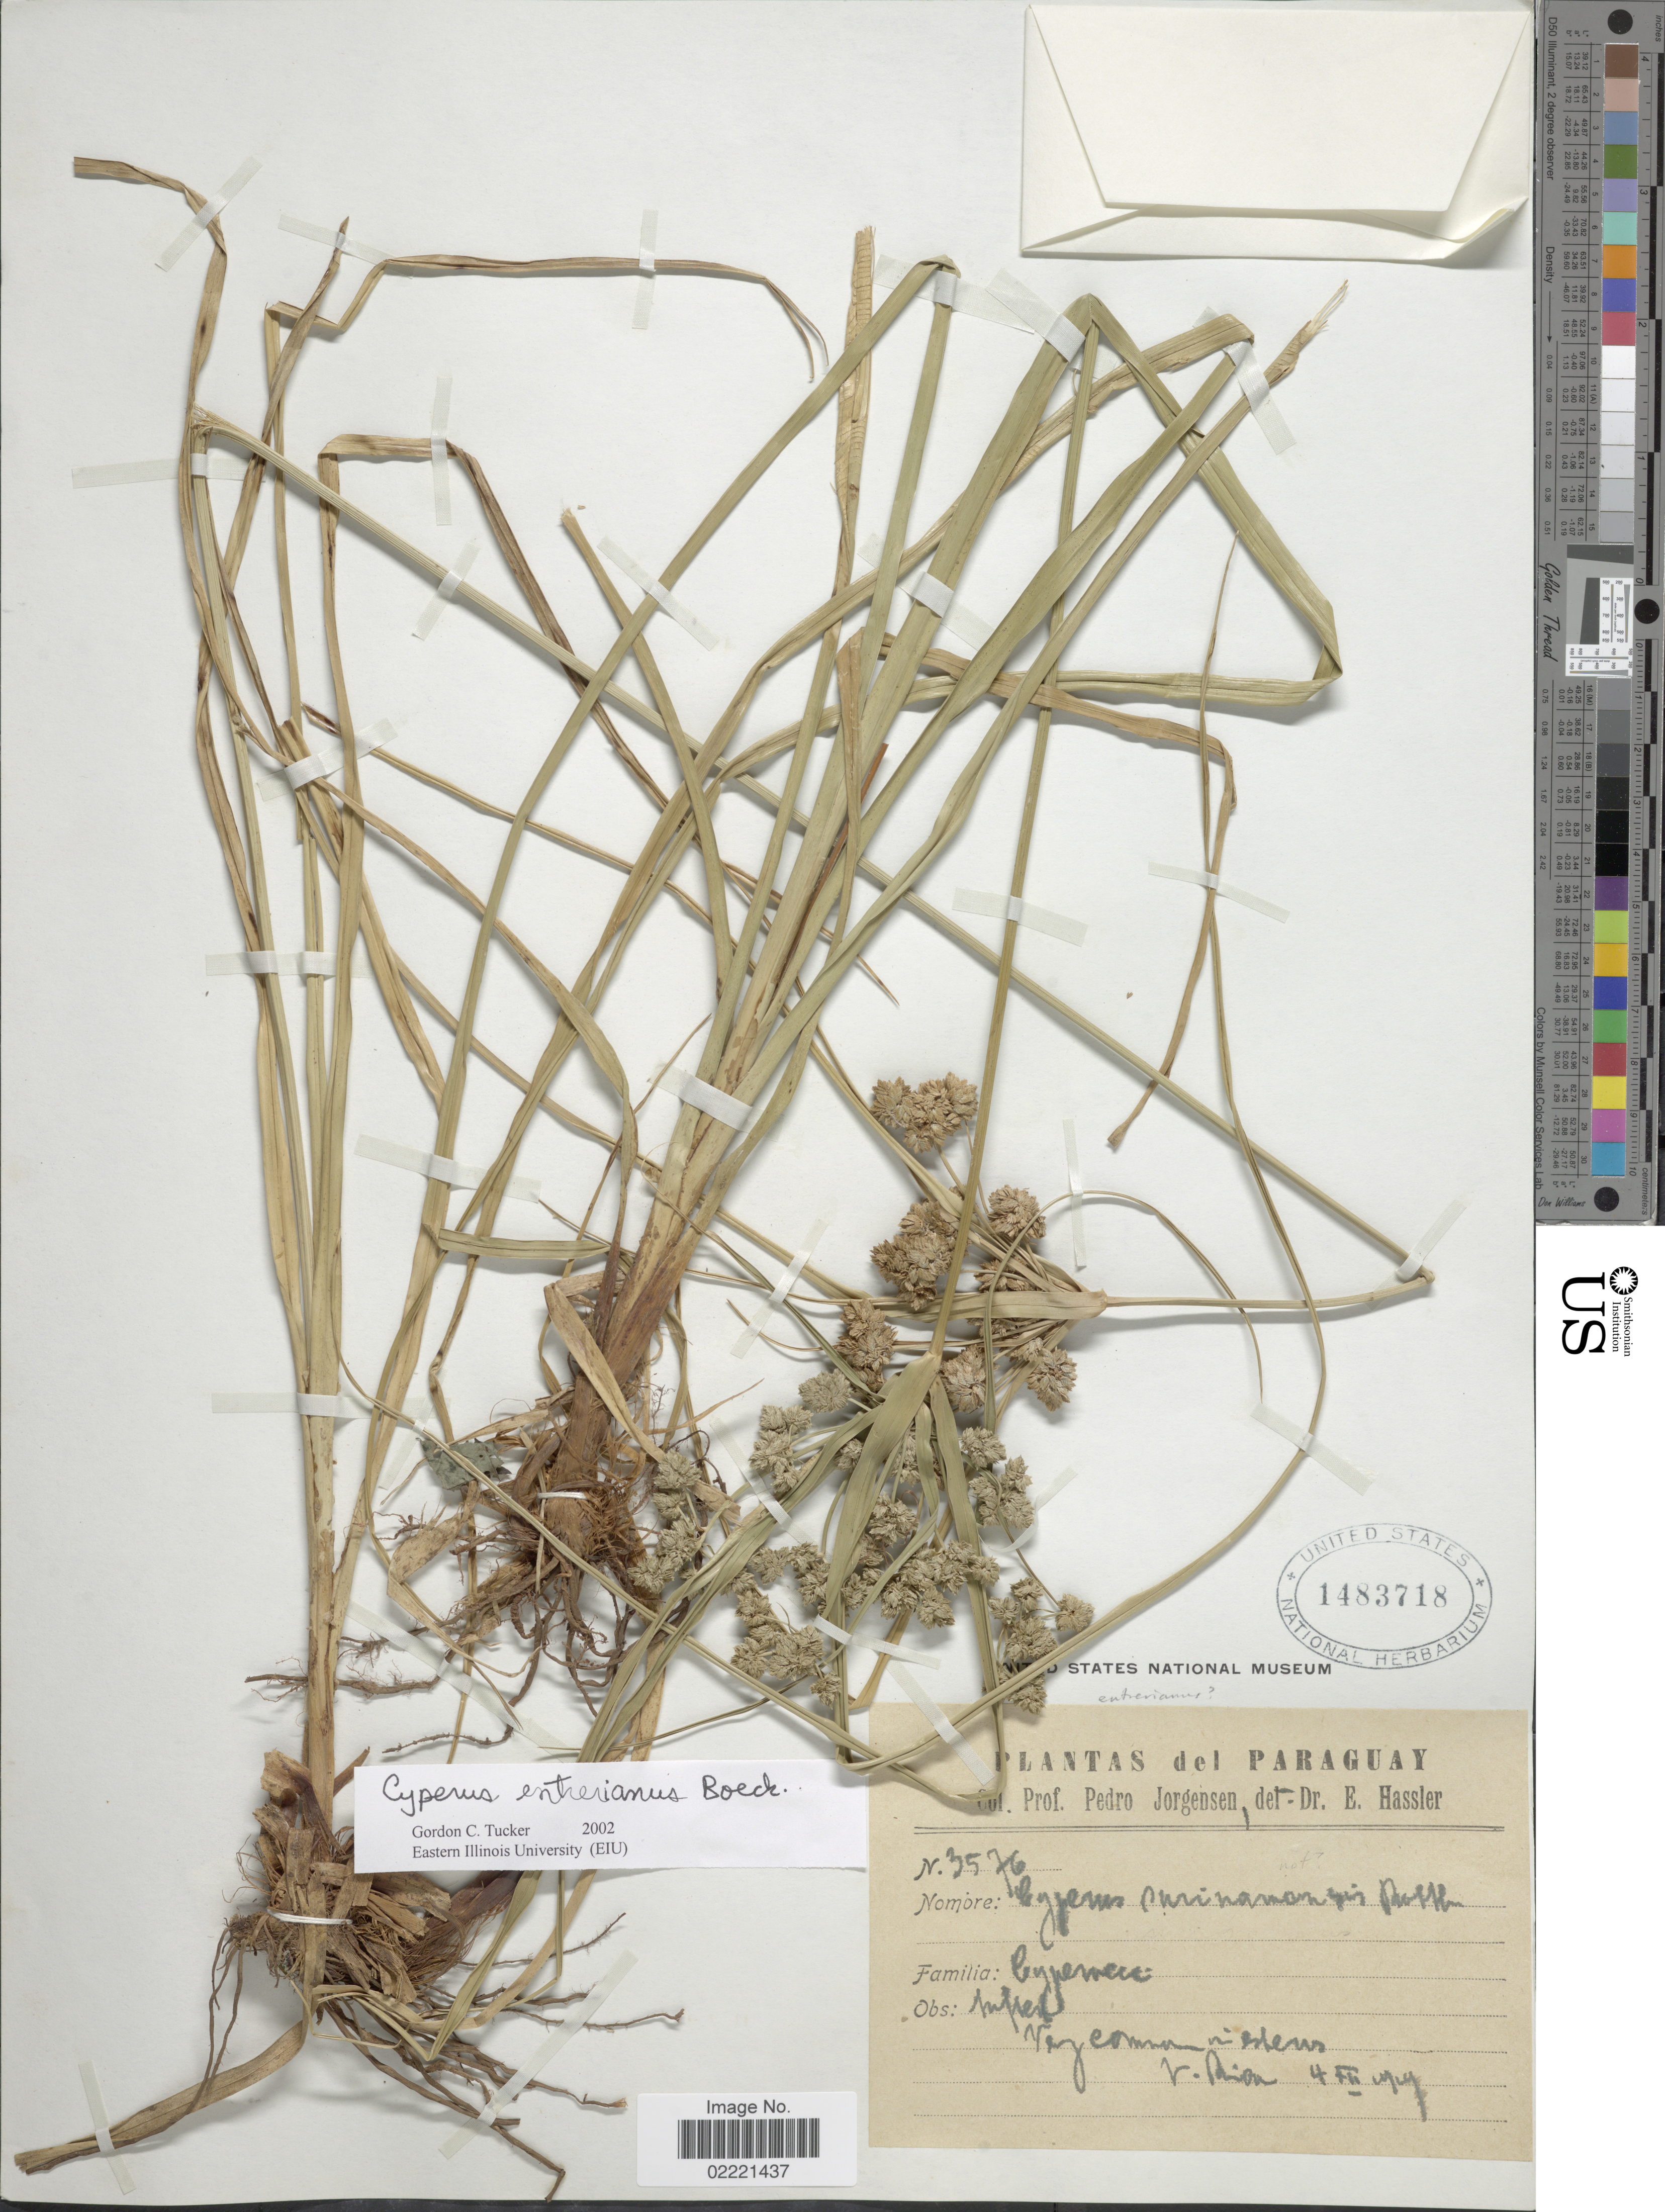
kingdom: Plantae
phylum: Tracheophyta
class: Liliopsida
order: Poales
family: Cyperaceae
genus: Cyperus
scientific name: Cyperus entrerianus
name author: Boeckeler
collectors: P. Jörgensen & E. Hassler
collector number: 3576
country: Paraguay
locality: V. Rica.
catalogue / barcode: US 1483718